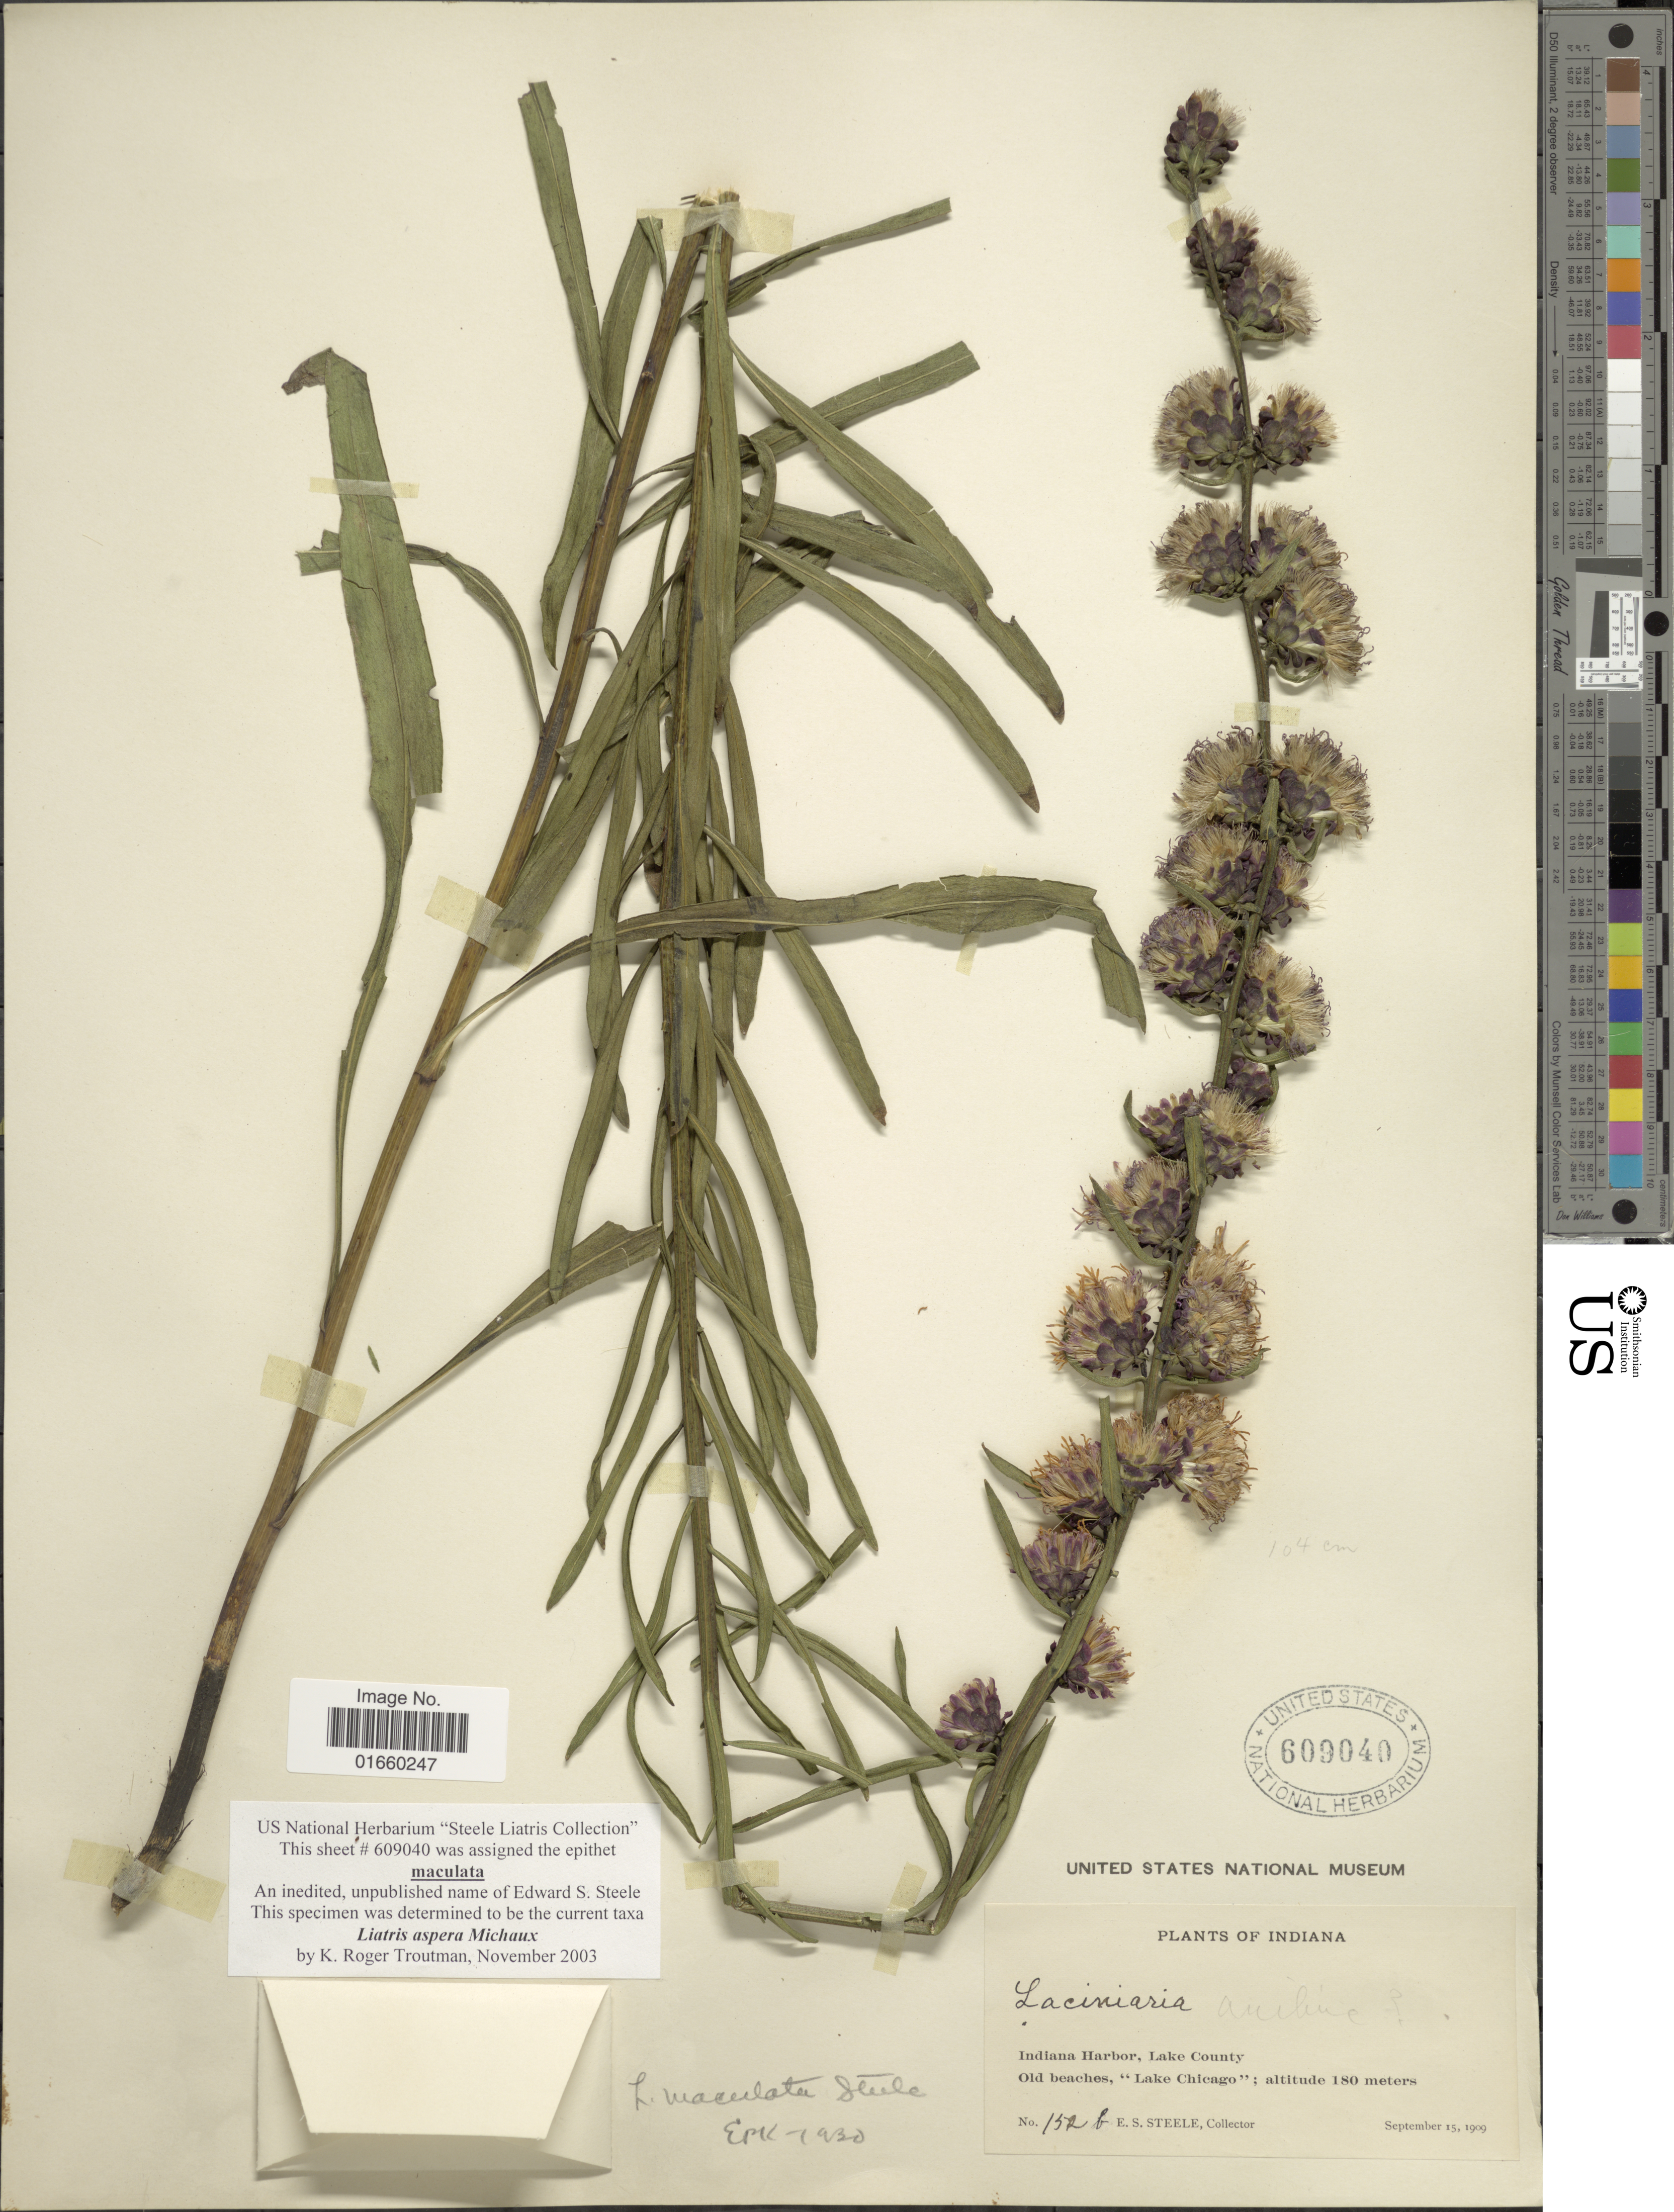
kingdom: Plantae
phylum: Tracheophyta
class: Magnoliopsida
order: Asterales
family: Asteraceae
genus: Liatris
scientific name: Liatris aspera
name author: Michx.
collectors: E. Steele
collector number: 152b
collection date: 1909-09-15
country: United States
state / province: Indiana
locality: Indiana Harbor, Lake County, Old beaches, "Lake Chicago"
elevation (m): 180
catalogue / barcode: US 609040